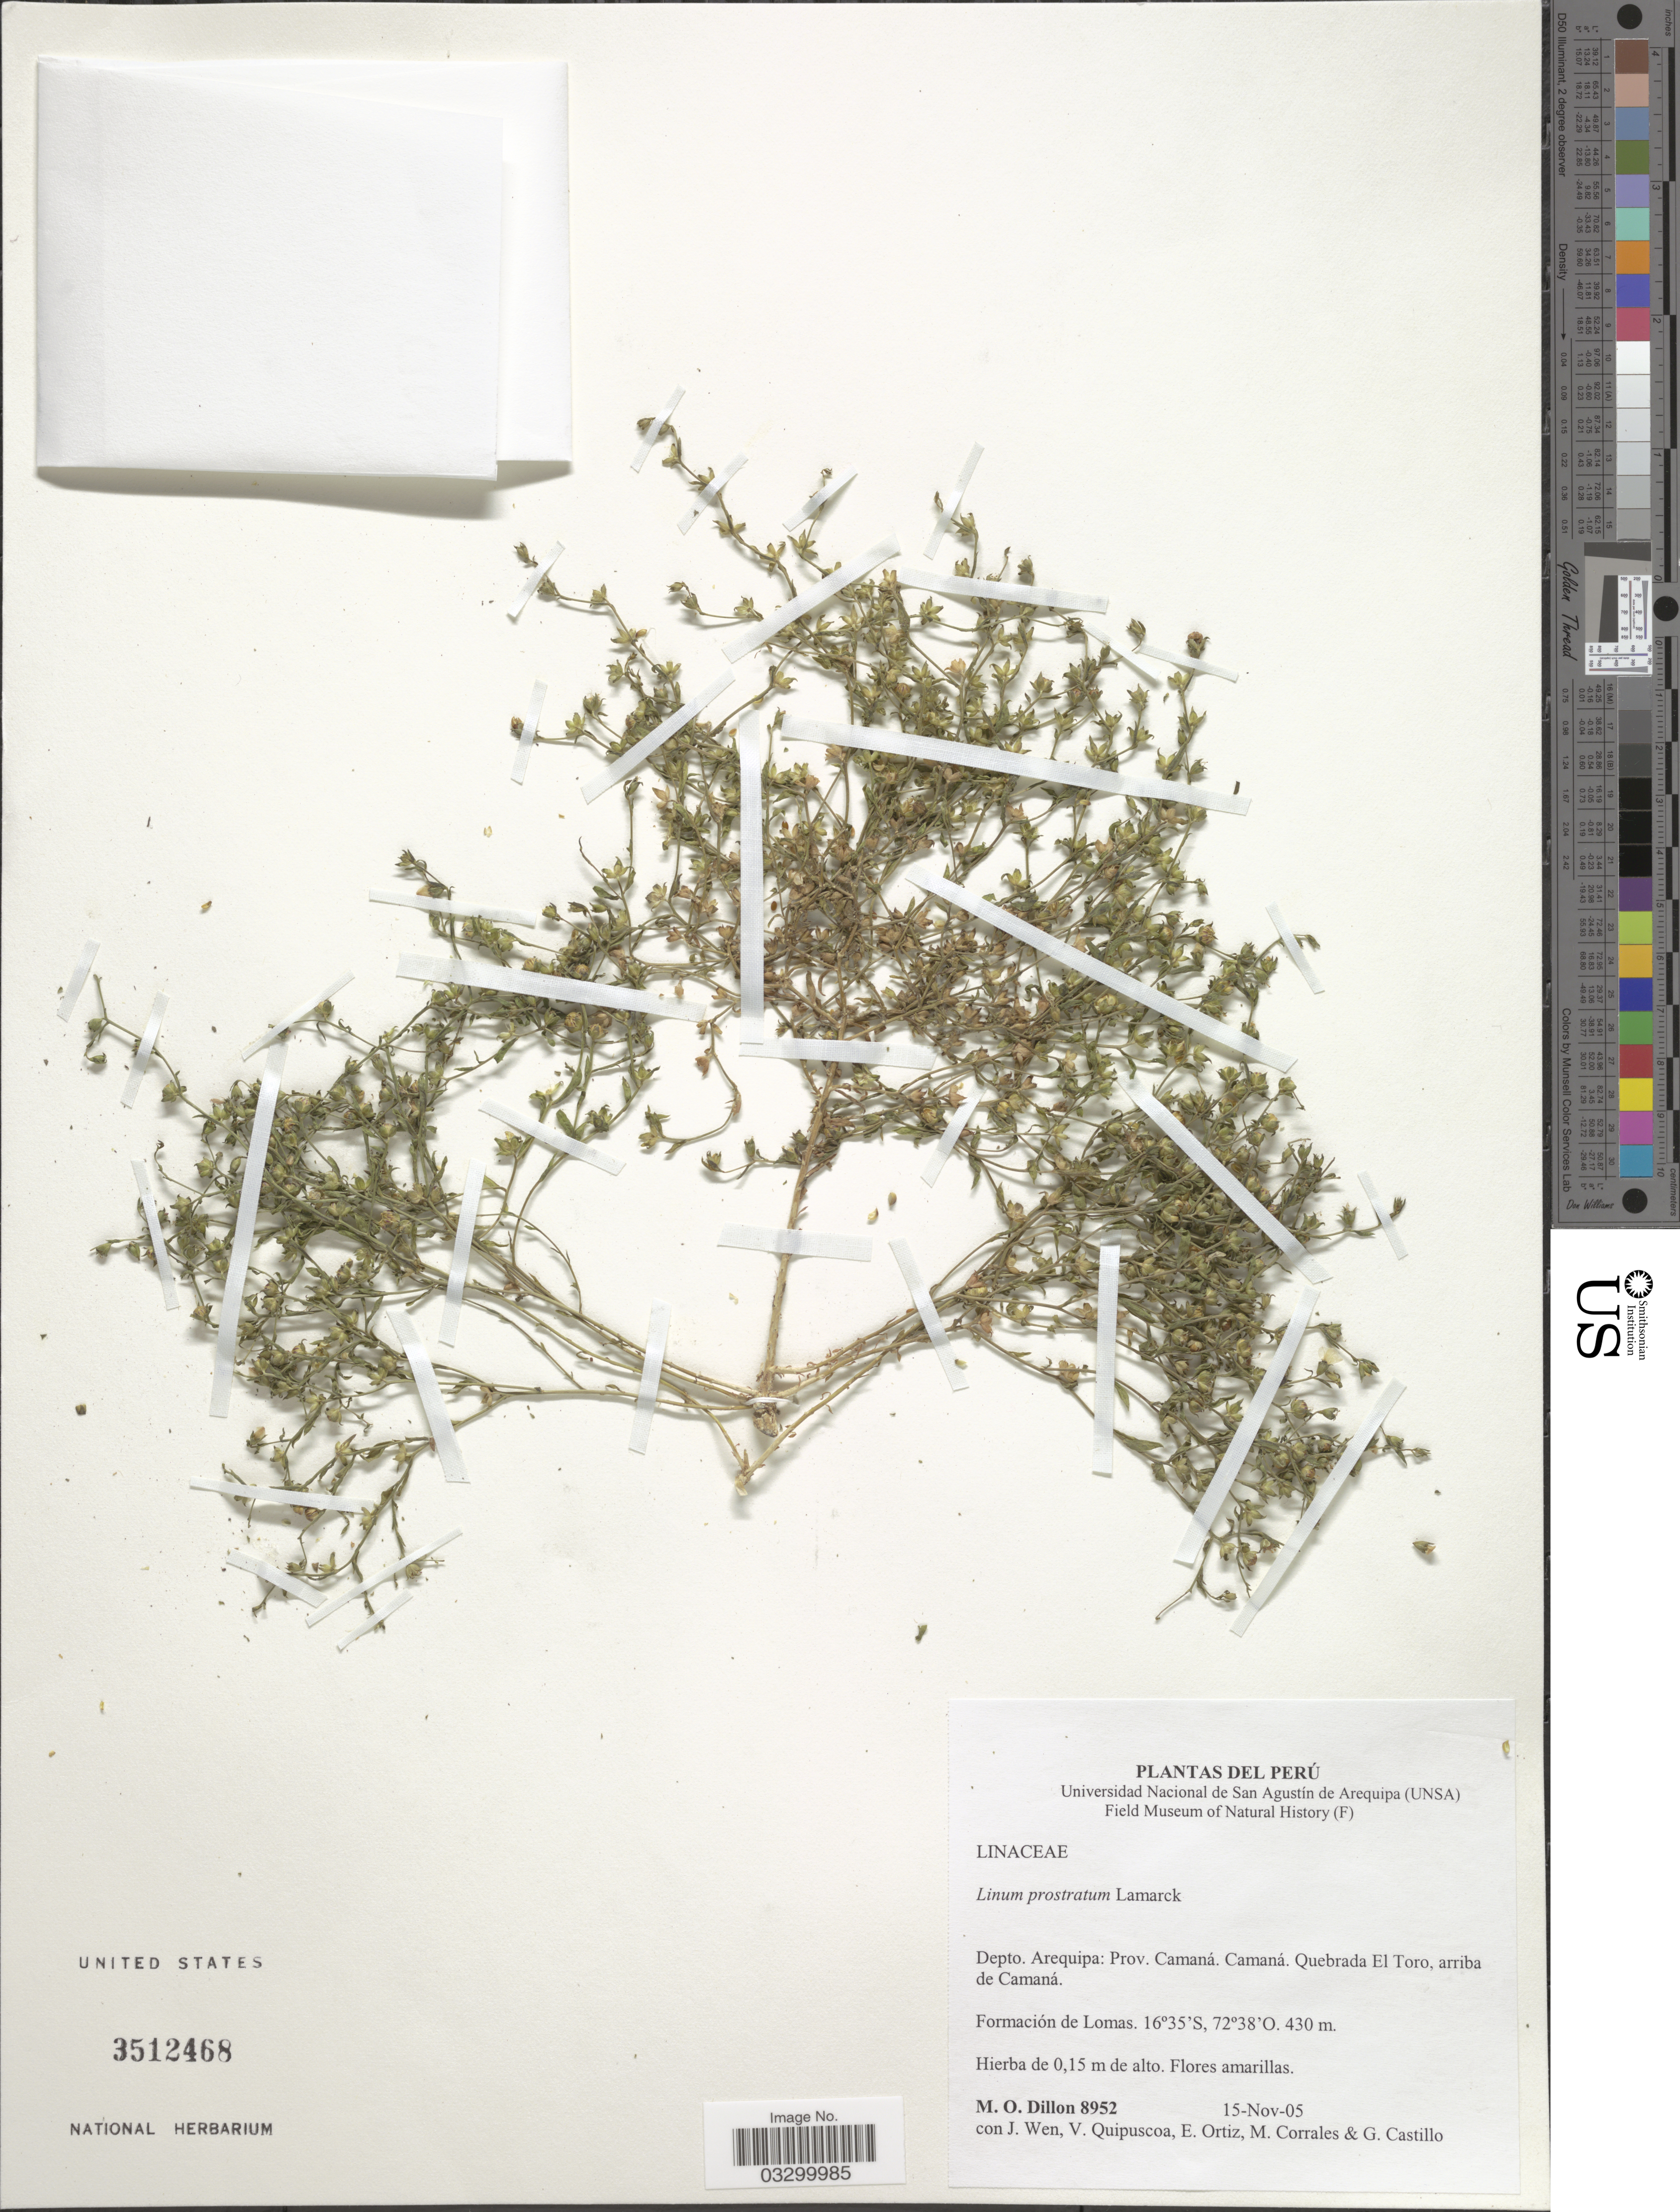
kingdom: Plantae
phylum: Tracheophyta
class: Magnoliopsida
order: Malpighiales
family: Linaceae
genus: Linum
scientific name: Linum prostratum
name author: Dombey ex Lam.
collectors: M. O. Dillon, J. Wen, V. Quipuscoa, E. Ortíz & et al.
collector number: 8952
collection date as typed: Transcribed d/m/y: 15/11/5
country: Peru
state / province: Arequipa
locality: Depto. Arequipa: Prov. Camaná. Camaná. Quebrada El Toro, arriba de Camaná. Formación de Lomas.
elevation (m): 430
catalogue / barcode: US 3512468